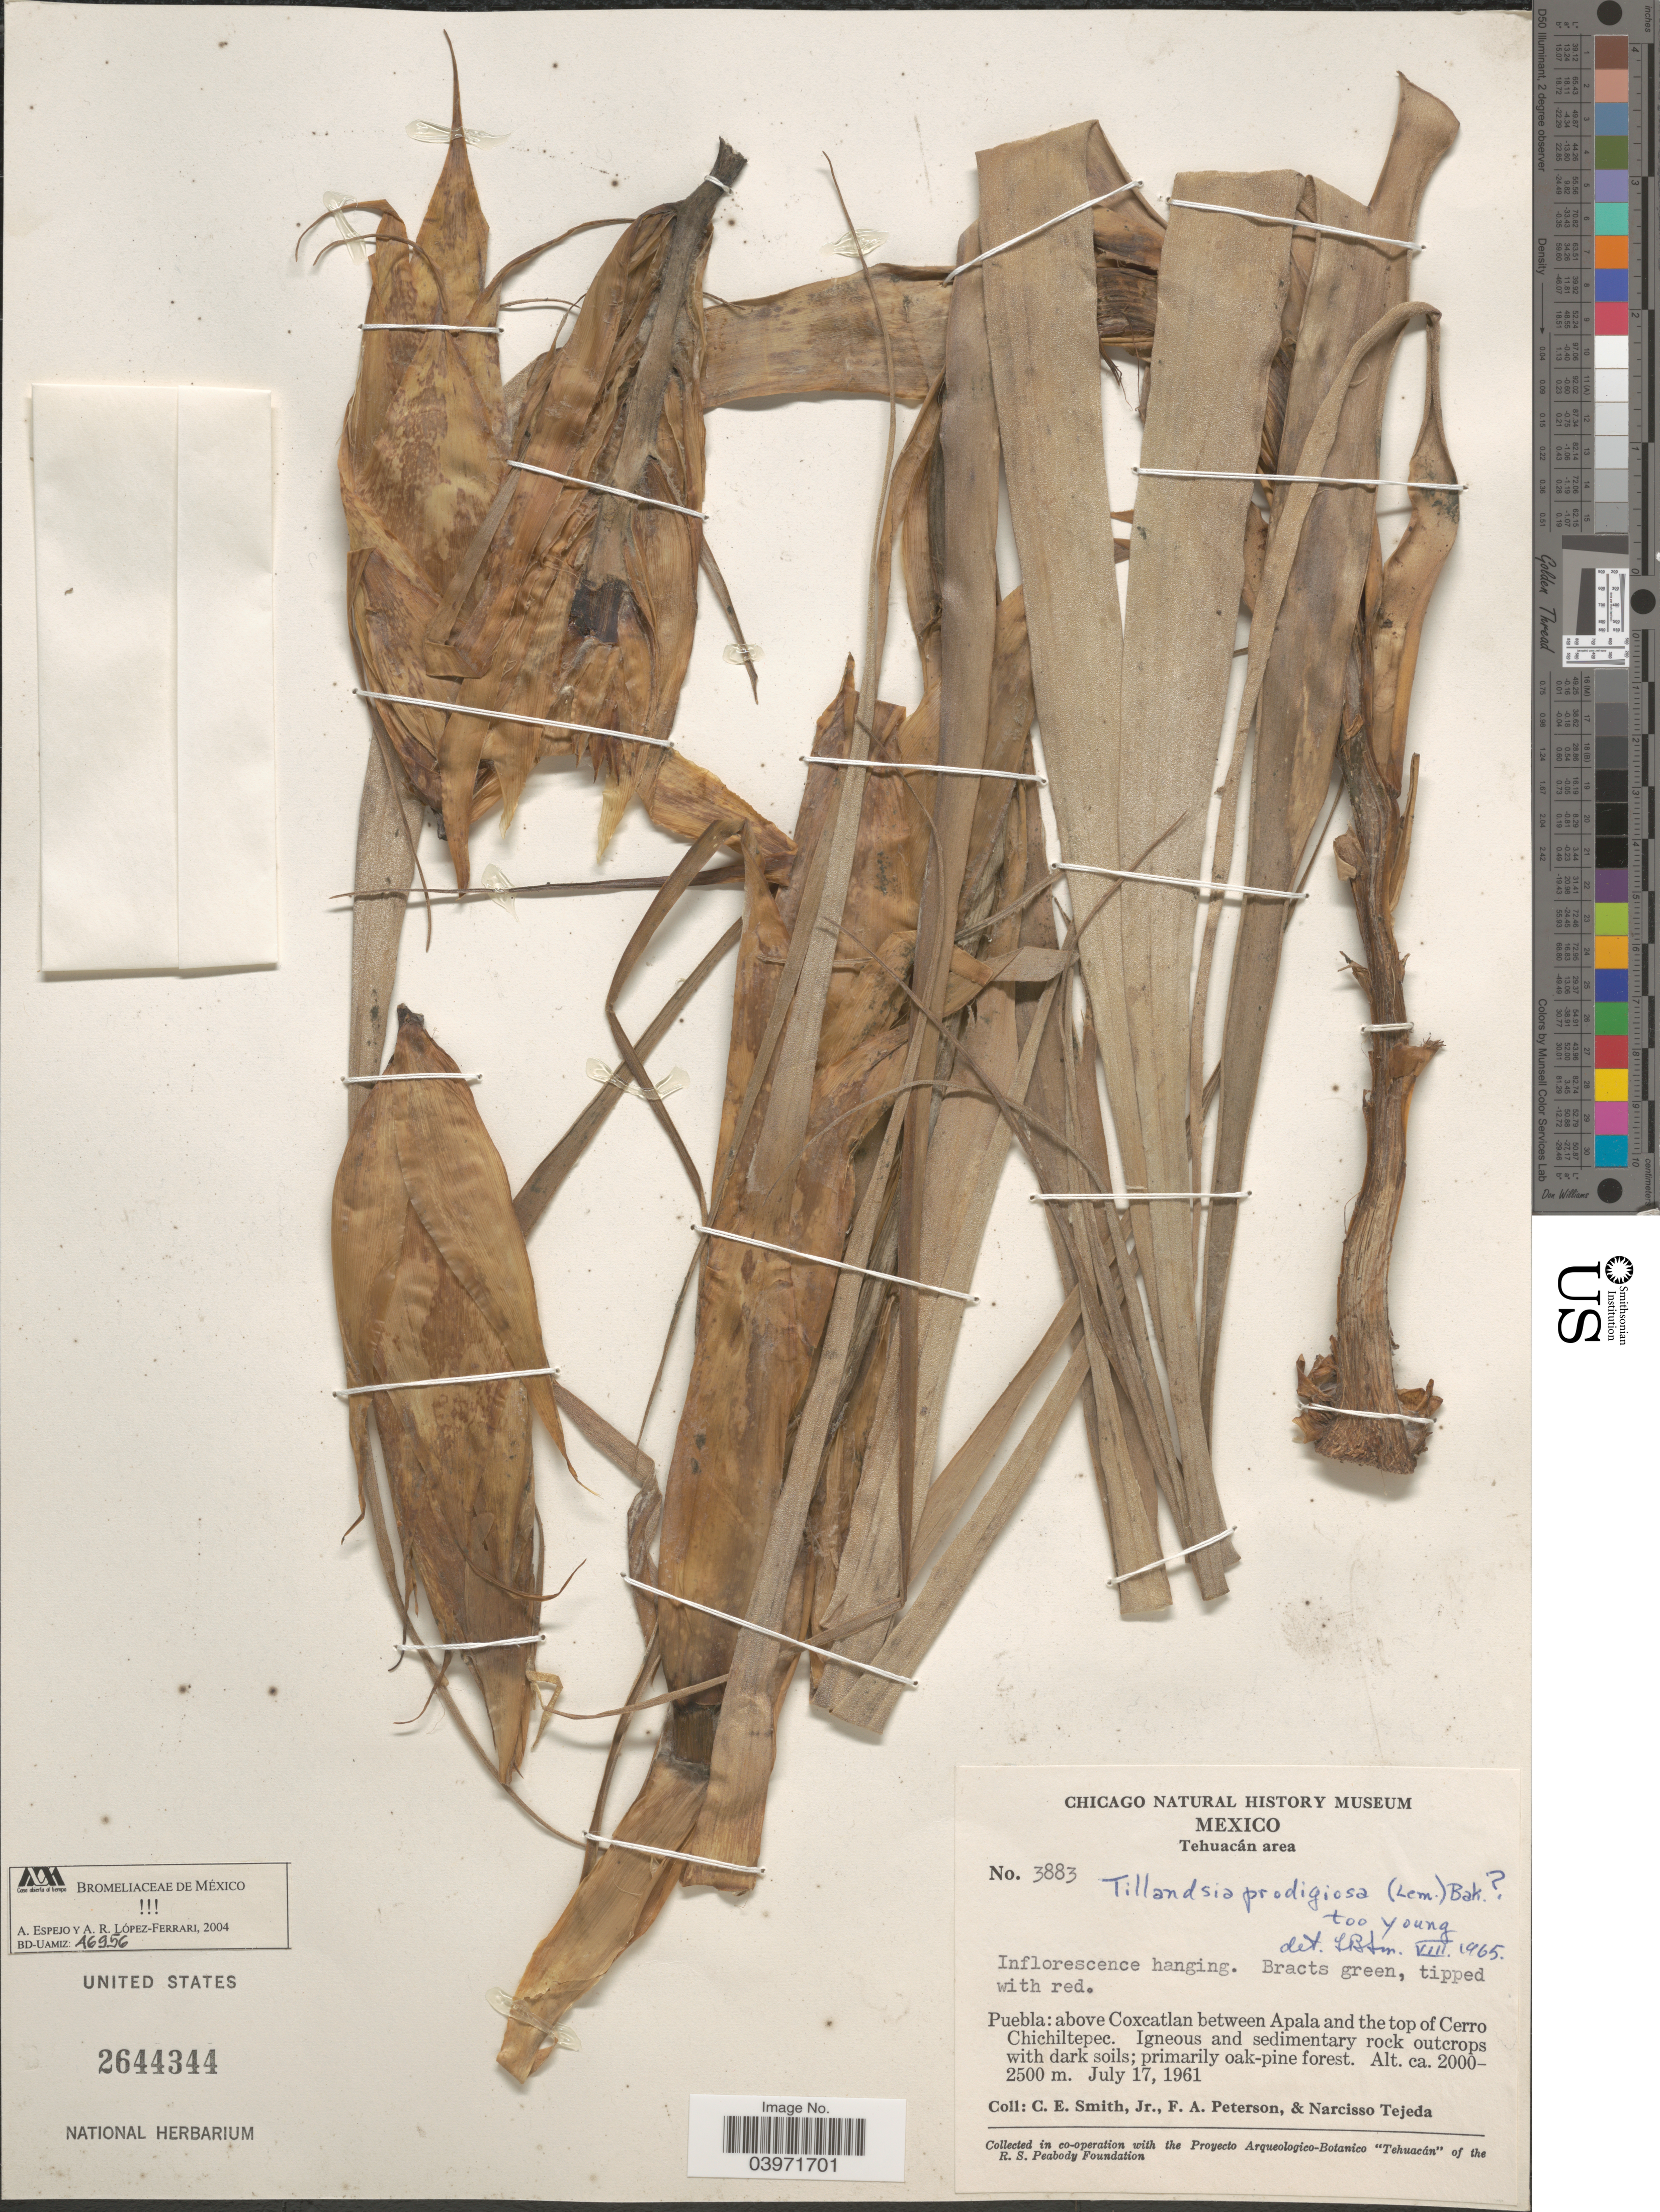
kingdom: Plantae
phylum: Tracheophyta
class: Liliopsida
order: Poales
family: Bromeliaceae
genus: Tillandsia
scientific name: Tillandsia prodigiosa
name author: (Lem.) Baker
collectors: C. E. Smith Jr., F. A. Peterson & N. Tejeda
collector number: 3883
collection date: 1961-07-17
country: Mexico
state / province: Puebla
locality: Tehuacán area. Above Coxcatlan between Apala and the top of Cerro Chichiltepec.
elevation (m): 2000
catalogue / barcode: US 2644344